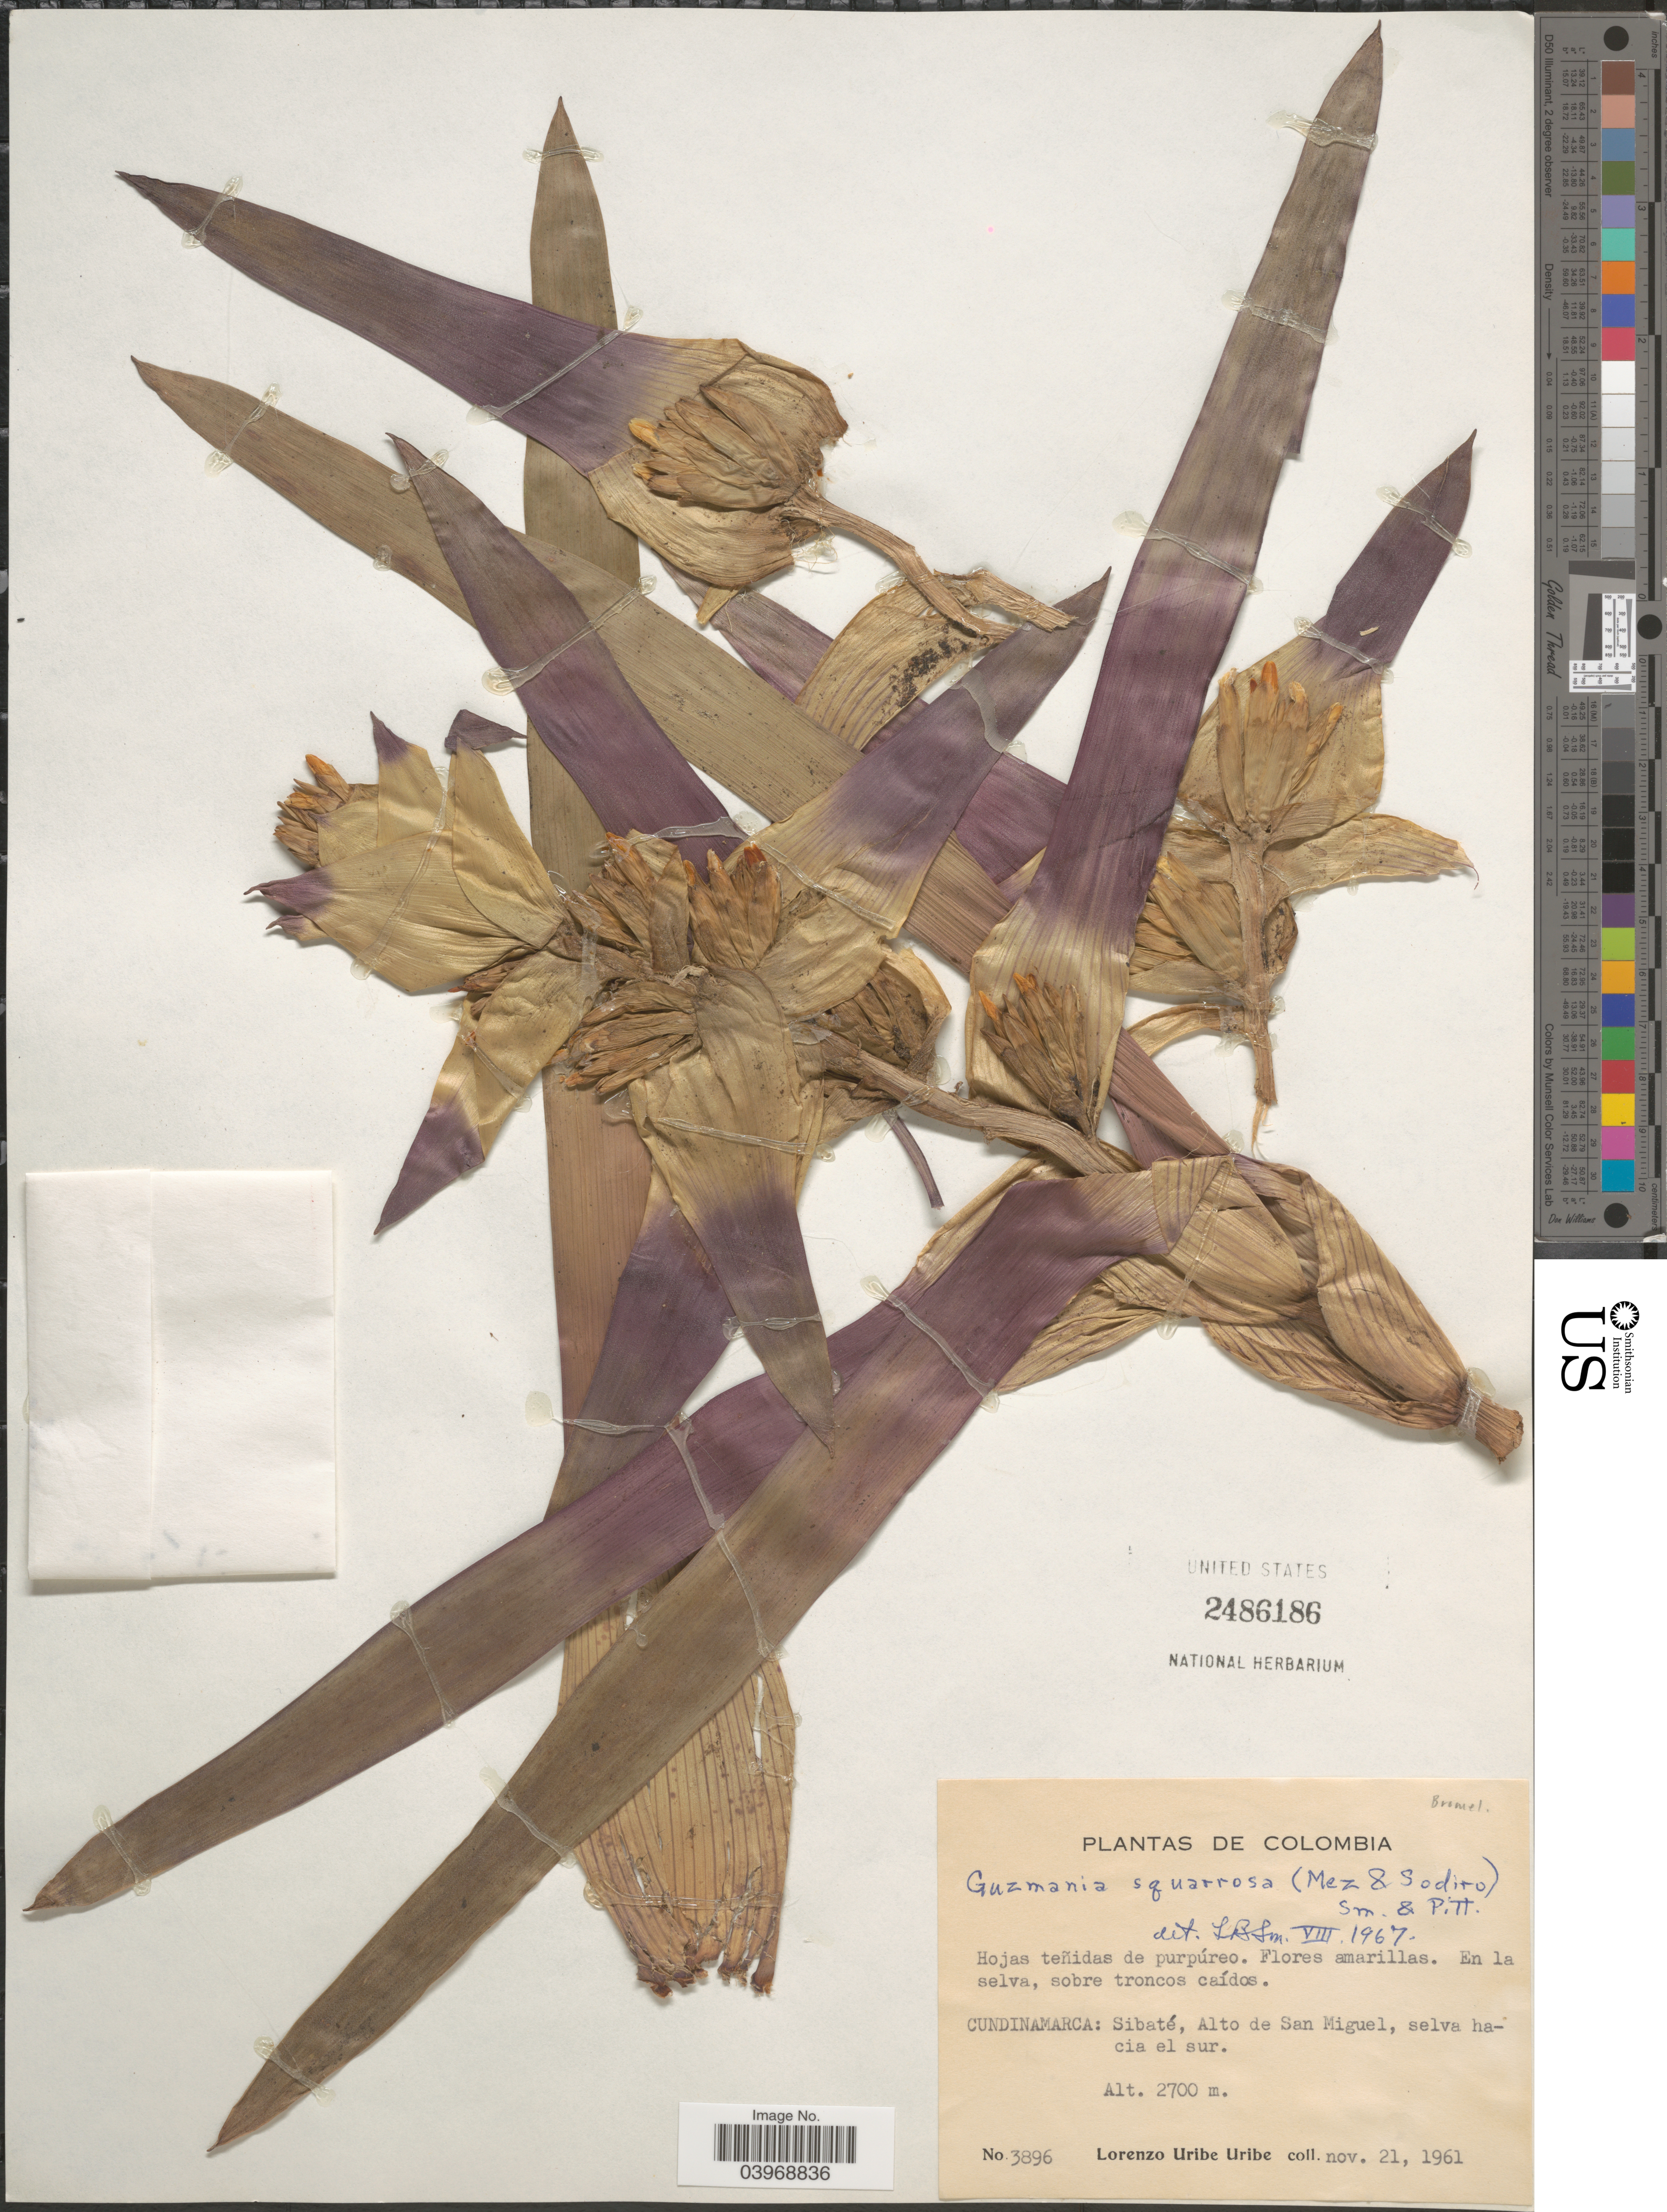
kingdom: Plantae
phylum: Tracheophyta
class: Liliopsida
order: Poales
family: Bromeliaceae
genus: Guzmania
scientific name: Guzmania squarrosa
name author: (Mez & Sodiro) L.B. Sm. & Pittendr.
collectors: L. Uribe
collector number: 3896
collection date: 1961-11-21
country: Colombia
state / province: Cundinamarca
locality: Sibaté, Alto de San Miguel, selva hacia el sur.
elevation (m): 2700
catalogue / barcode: US 2486186